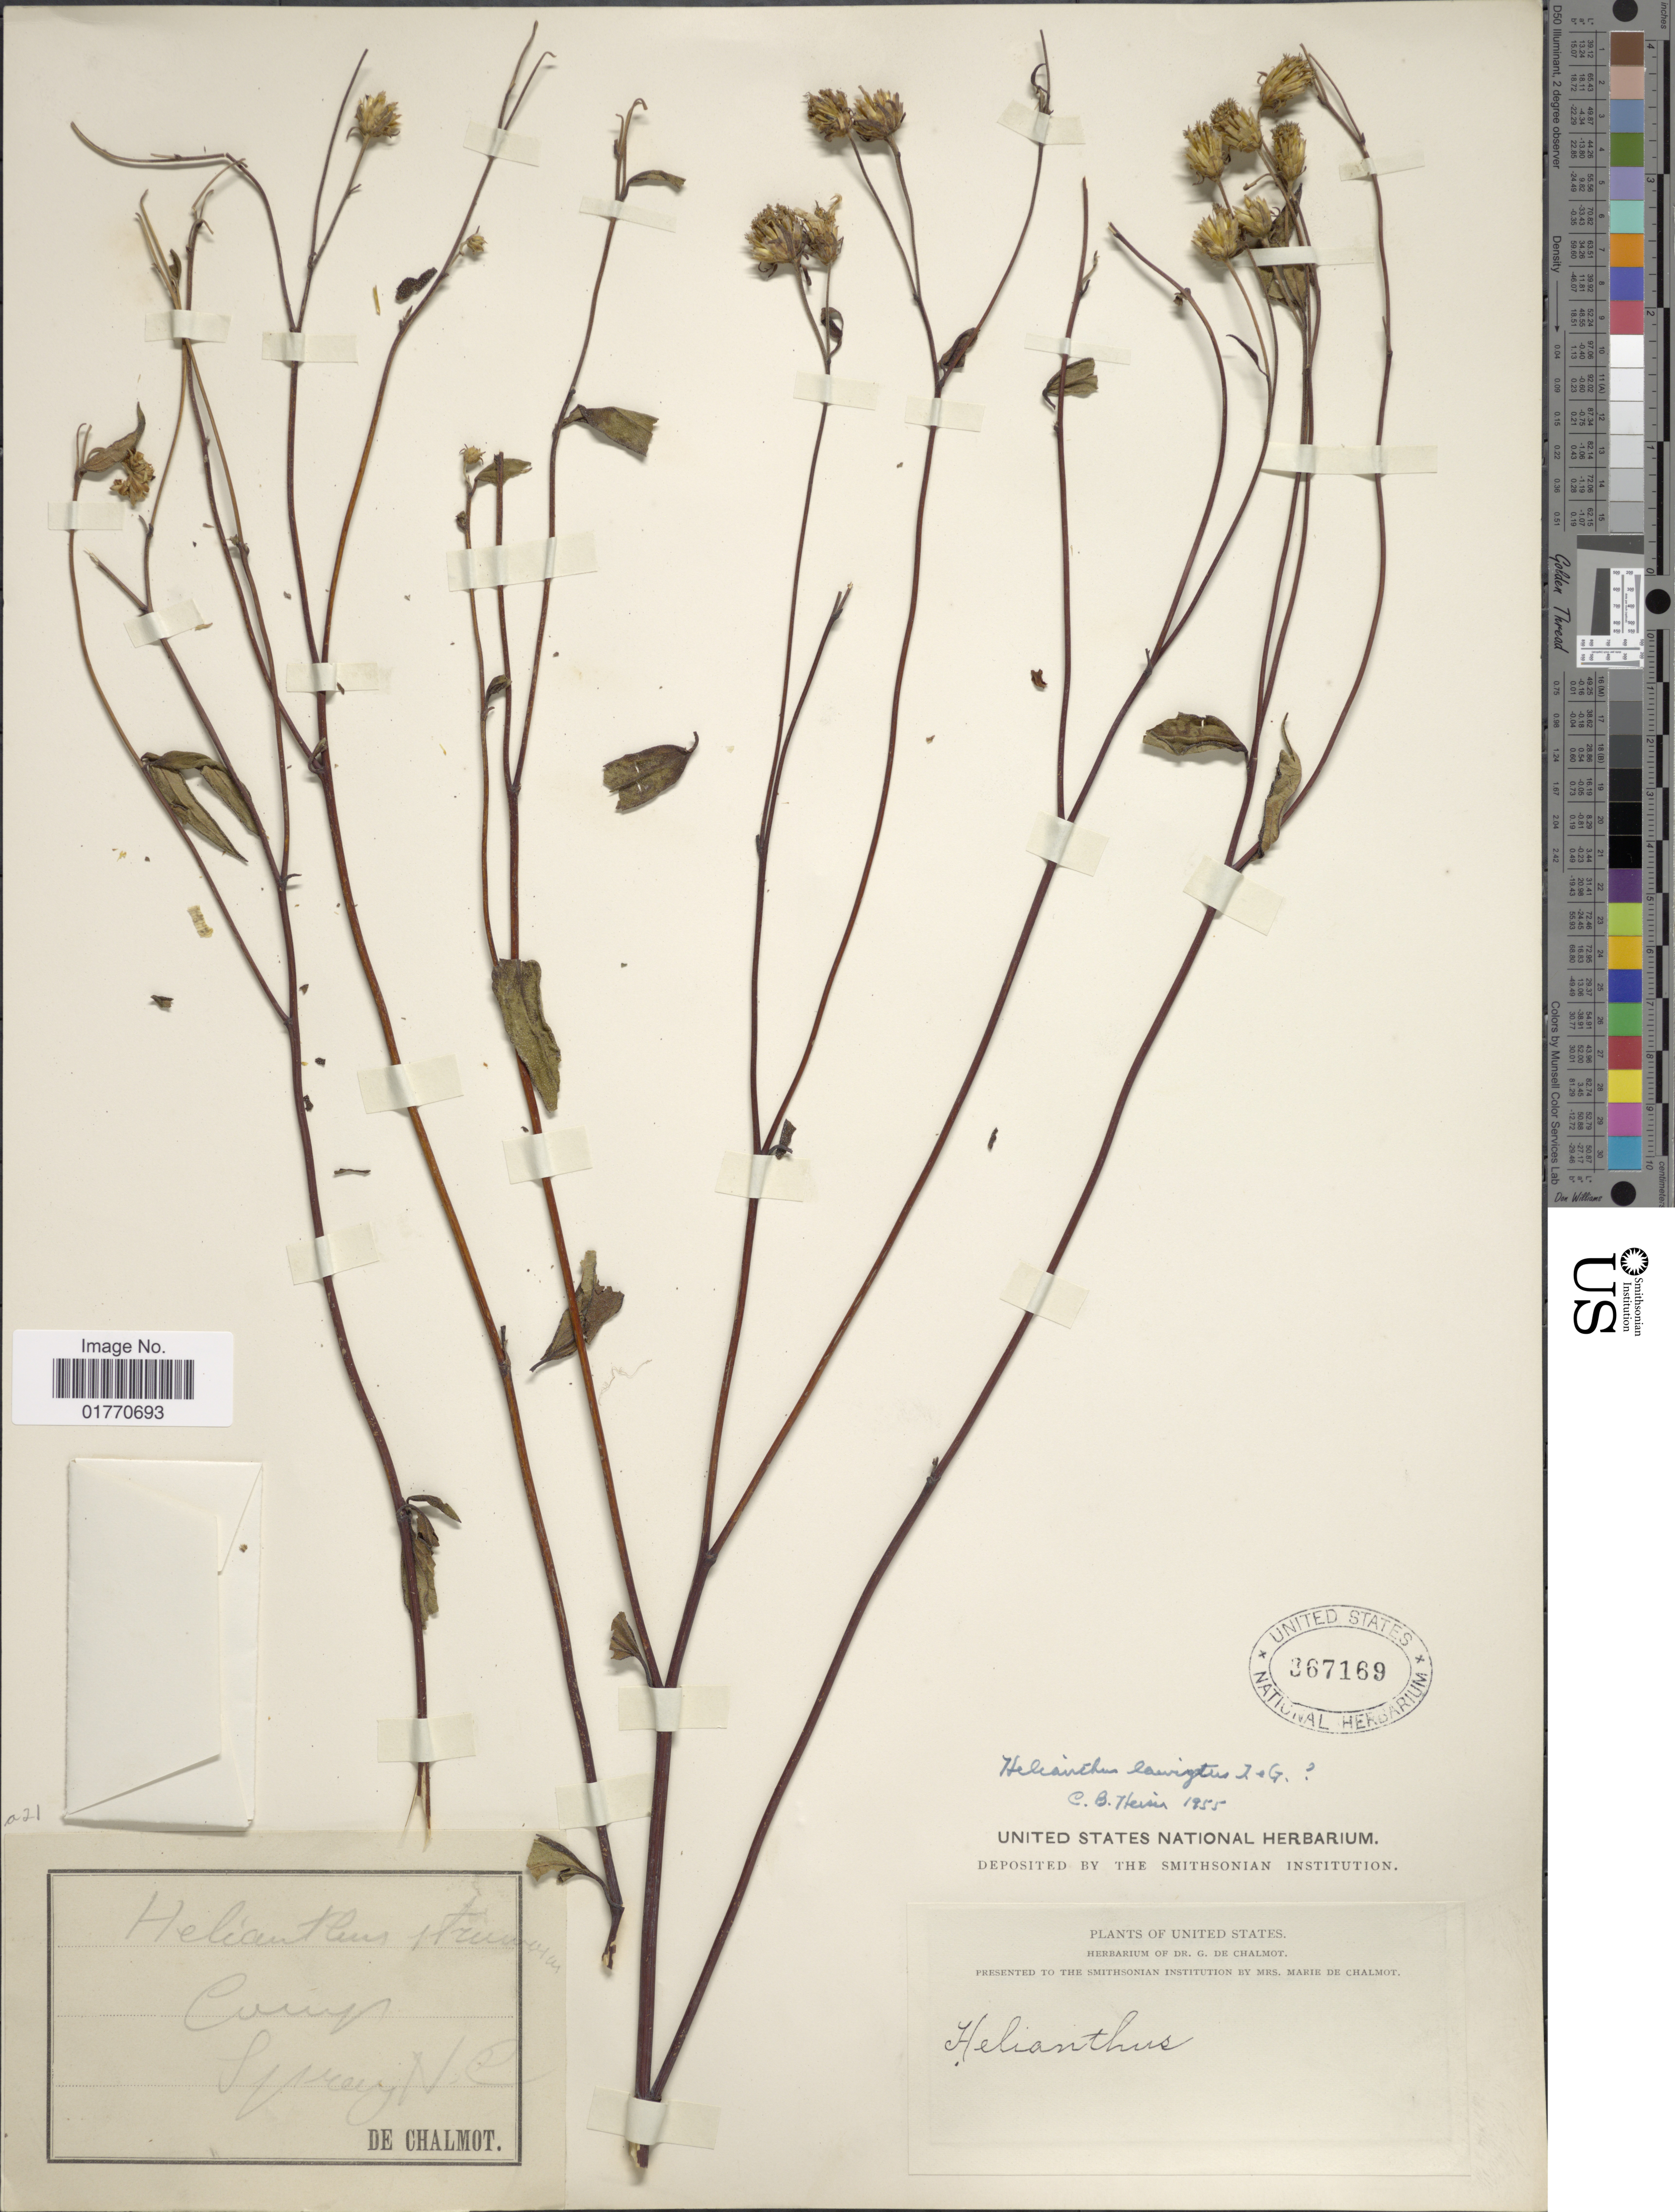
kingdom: Plantae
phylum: Tracheophyta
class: Magnoliopsida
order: Asterales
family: Asteraceae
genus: Helianthus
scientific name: Helianthus laevigatus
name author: Torr. & A. Gray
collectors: G. de Chalmot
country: United States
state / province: North Carolina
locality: Spray N. C.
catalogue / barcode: US 367169